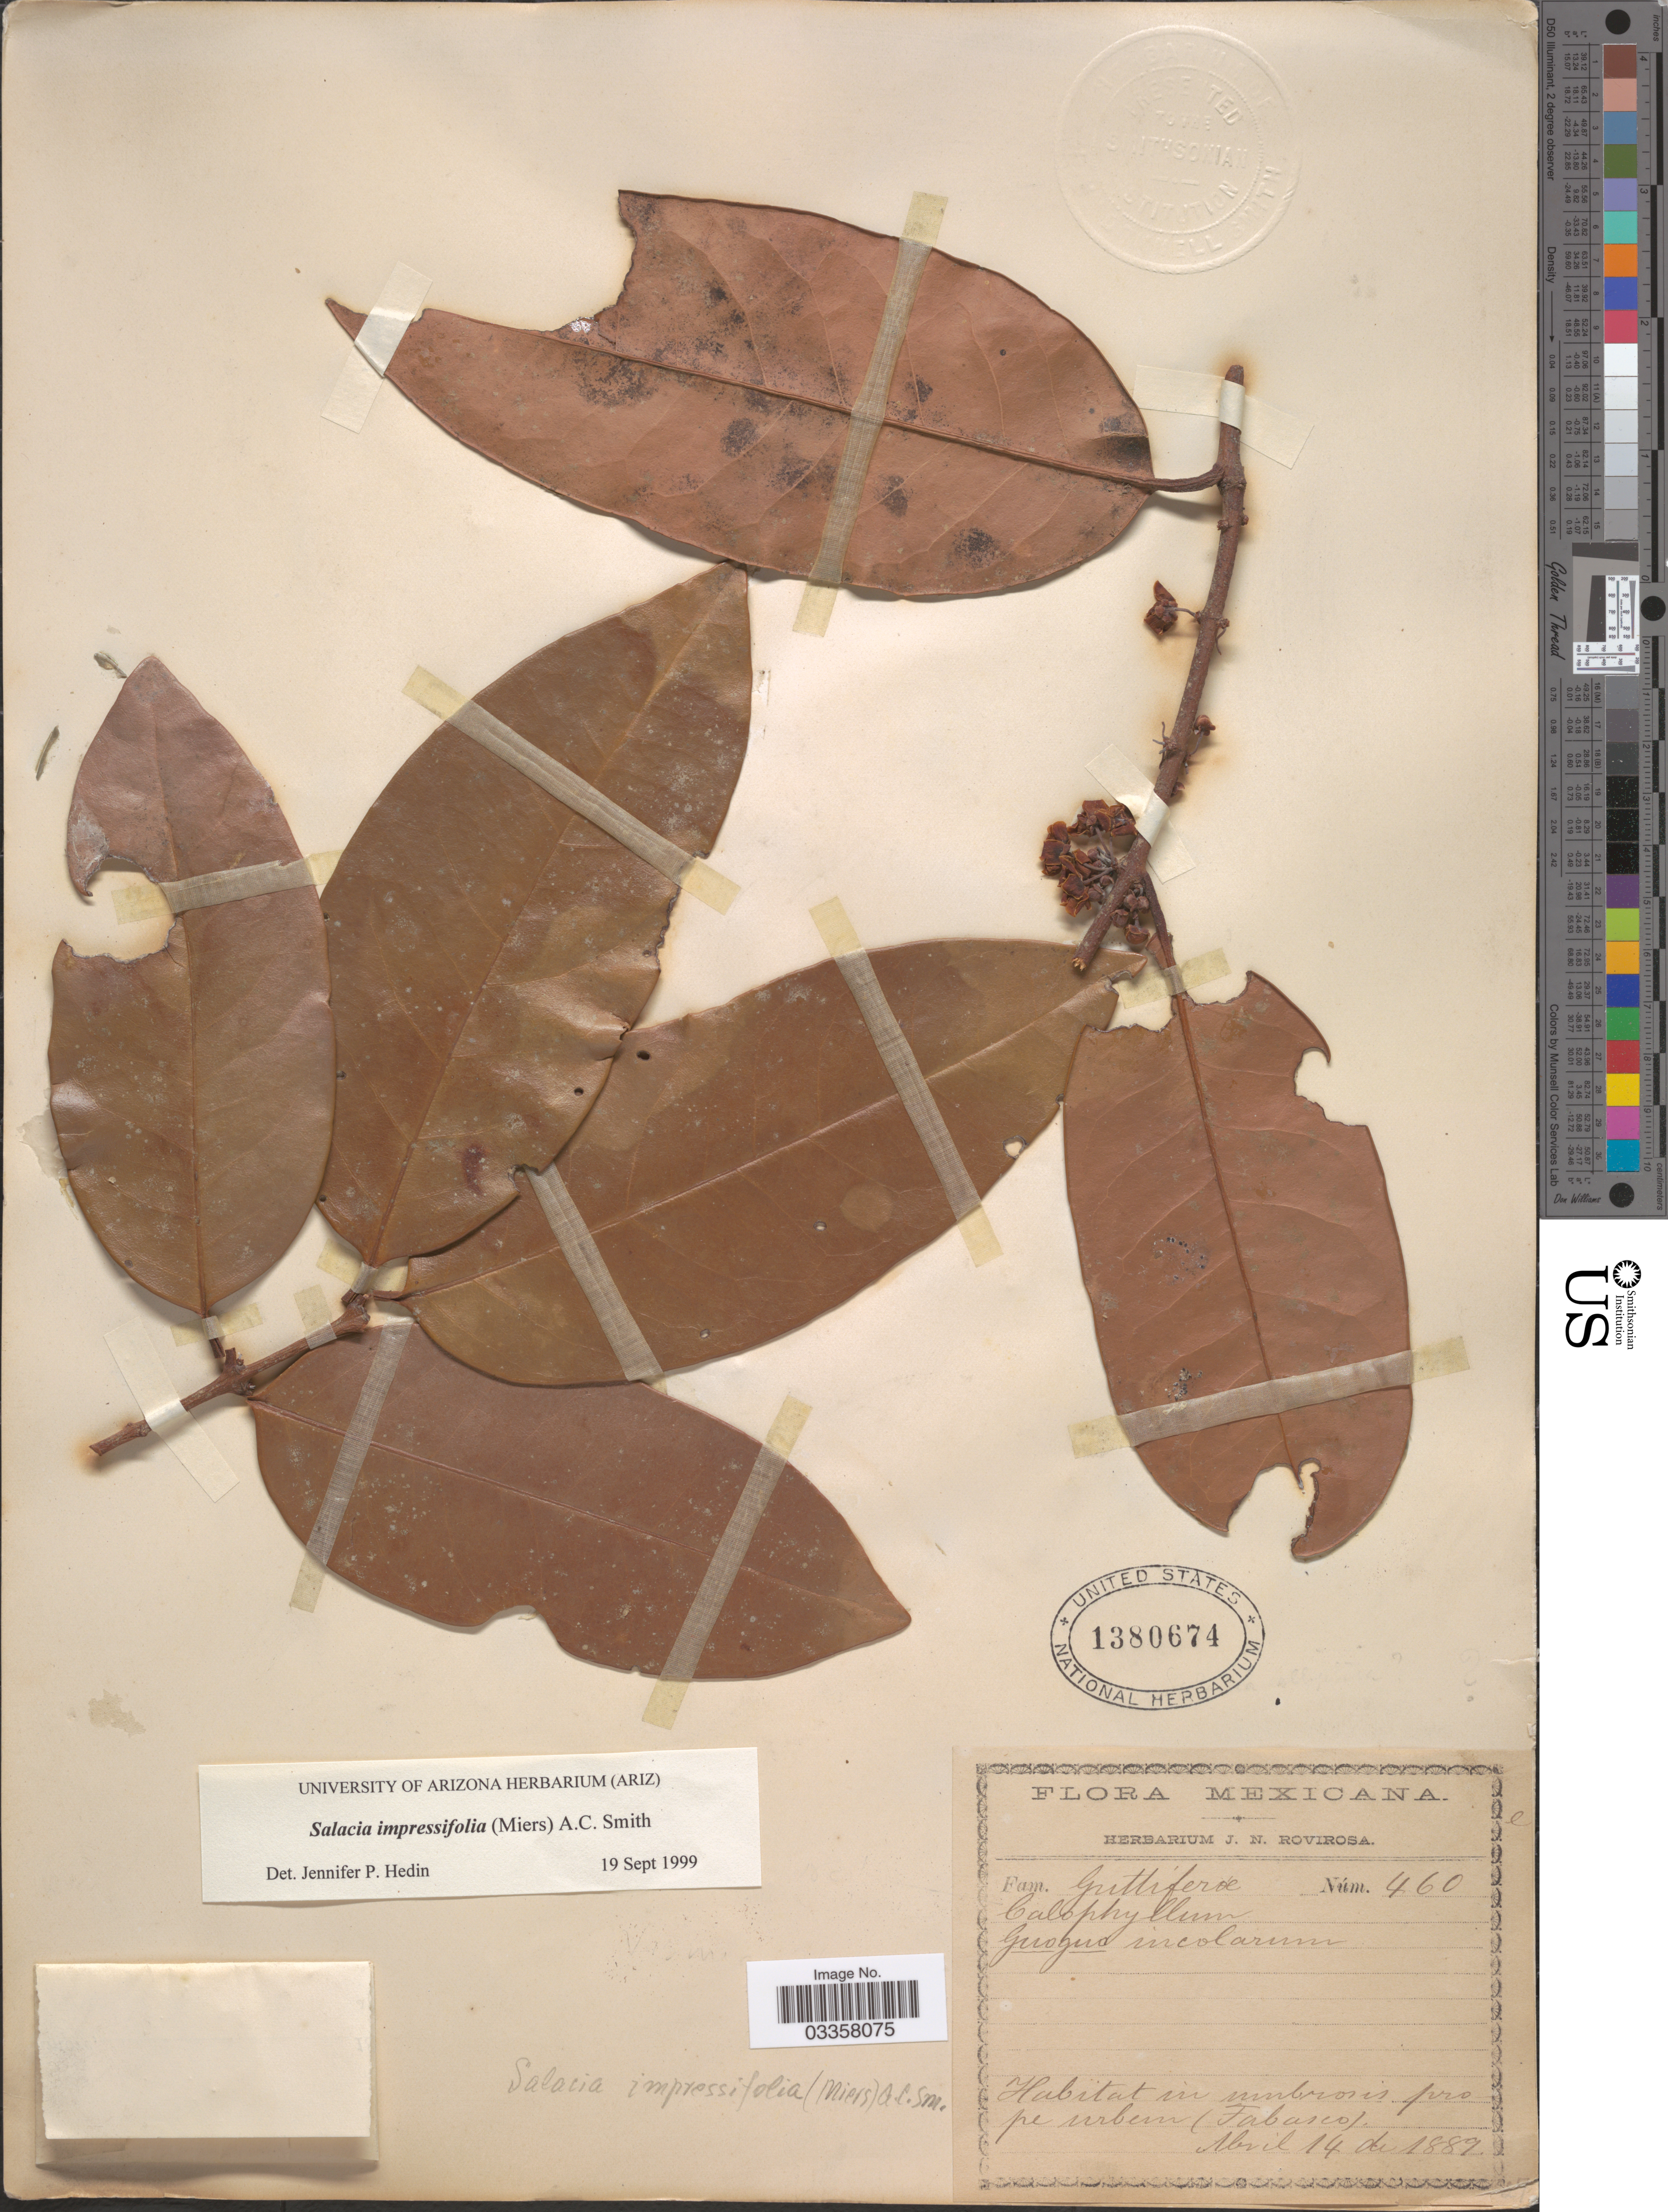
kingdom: Plantae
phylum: Tracheophyta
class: Magnoliopsida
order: Celastrales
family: Celastraceae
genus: Salacia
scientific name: Salacia impressifolia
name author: (Miers) A.C. Sm.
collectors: ex herb. J. N. Rovirosa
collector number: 460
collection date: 1889-04-14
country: Mexico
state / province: Tabasco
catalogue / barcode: US 1380674